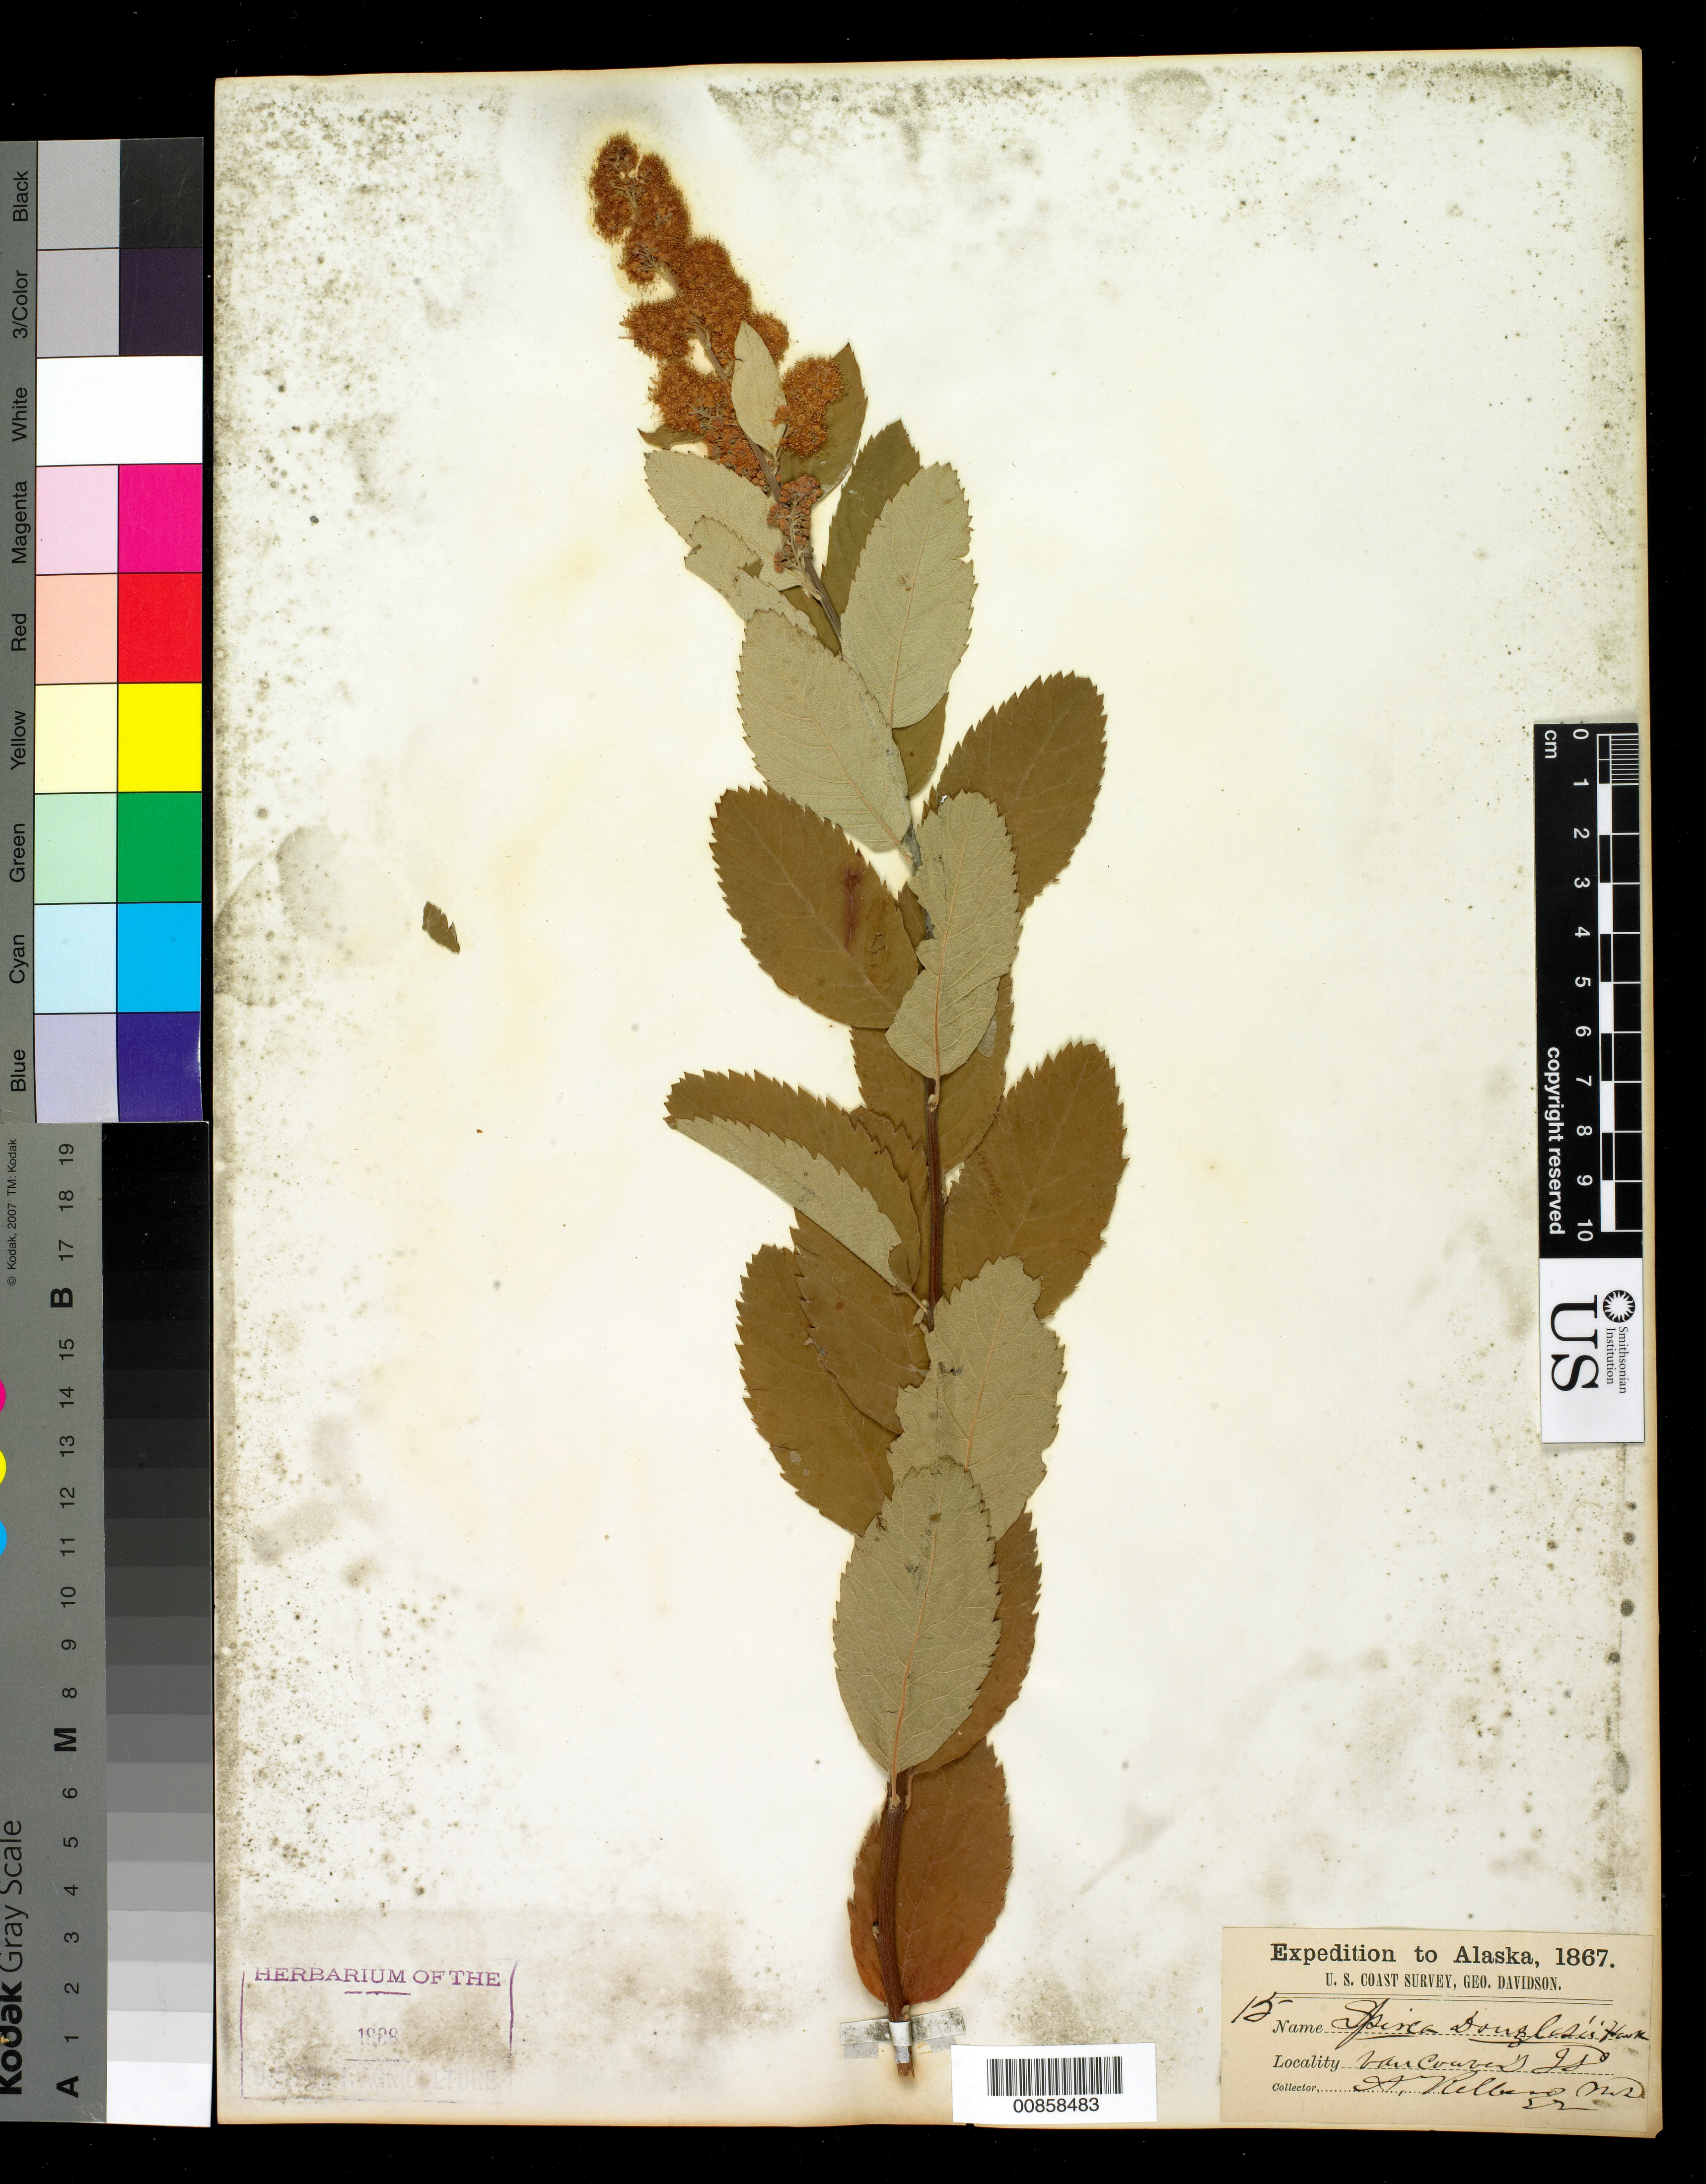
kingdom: Plantae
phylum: Tracheophyta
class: Magnoliopsida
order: Rosales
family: Rosaceae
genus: Spiraea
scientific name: Spiraea douglasii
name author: Hook.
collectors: A. Kellogg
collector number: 15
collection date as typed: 1867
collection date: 1867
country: Canada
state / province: British Columbia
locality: Vancouver Island